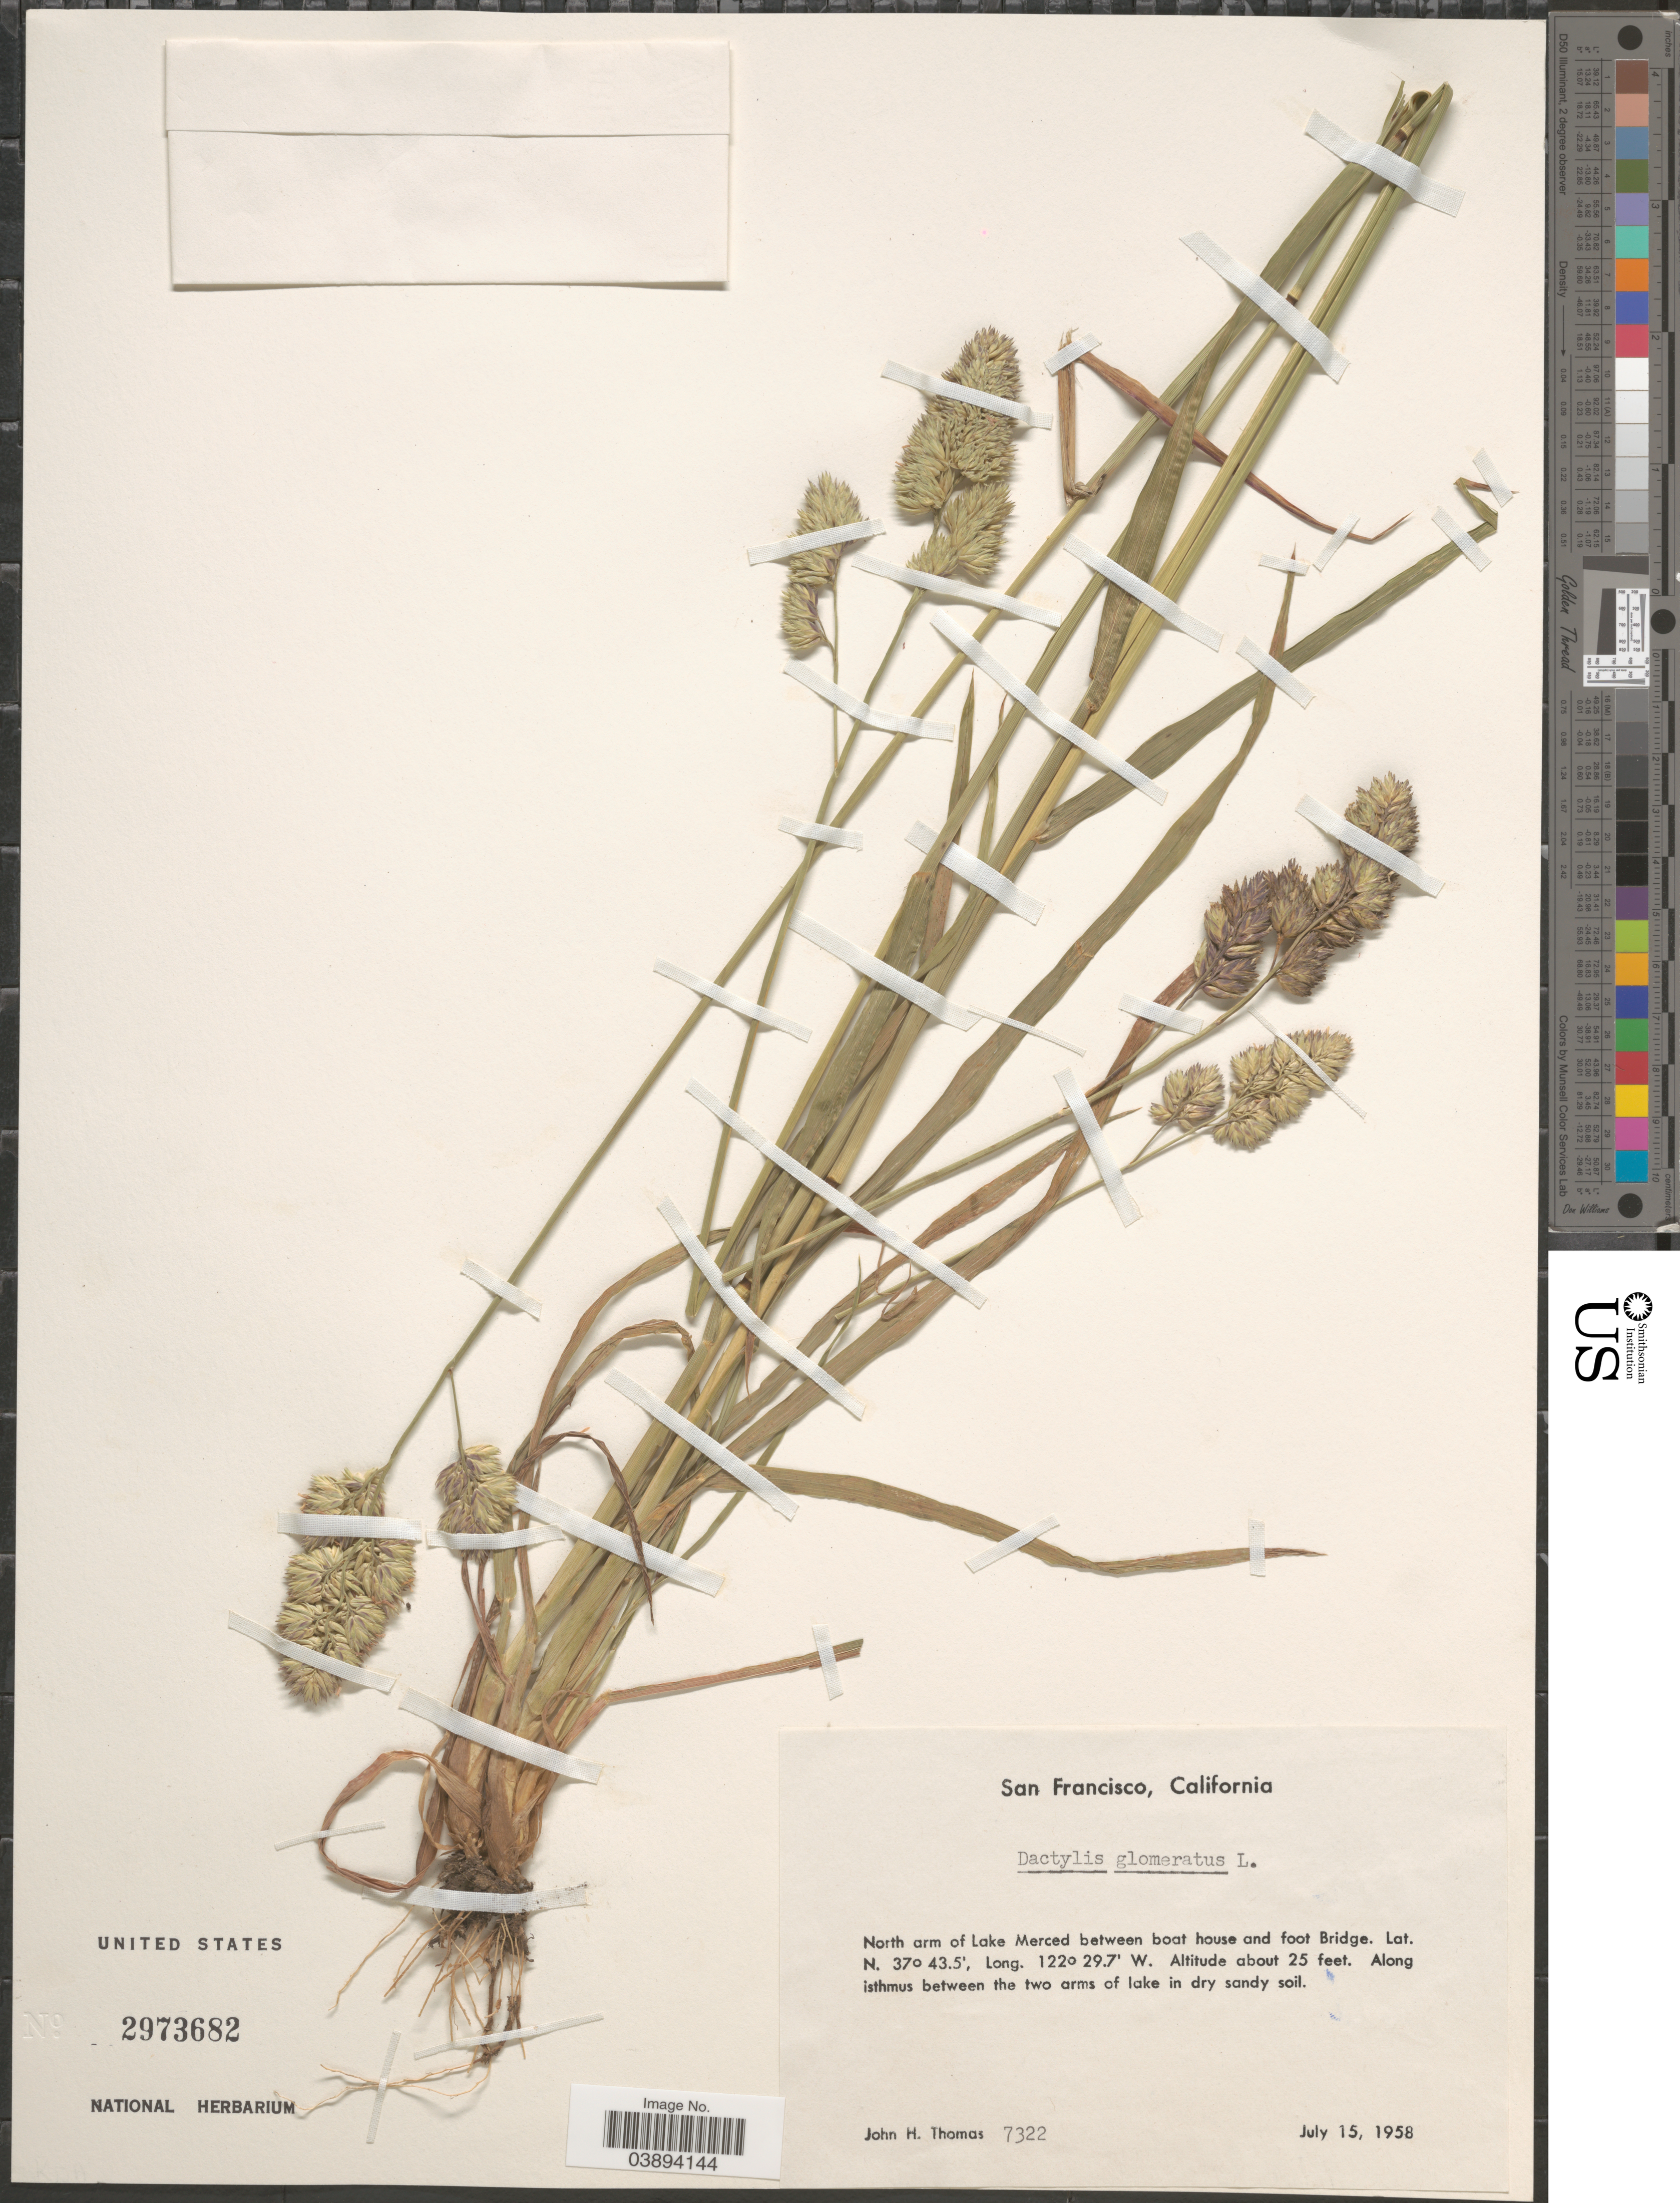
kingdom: Plantae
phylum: Tracheophyta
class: Liliopsida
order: Poales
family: Poaceae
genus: Dactylis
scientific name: Dactylis glomerata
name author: L.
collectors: J. H. Thomas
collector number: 7322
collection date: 1958-07-15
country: United States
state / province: California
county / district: San Francisco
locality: San Francisco. North arm of Lake Merced between boat house and foot Bridge.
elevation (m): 8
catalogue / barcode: US 2973682